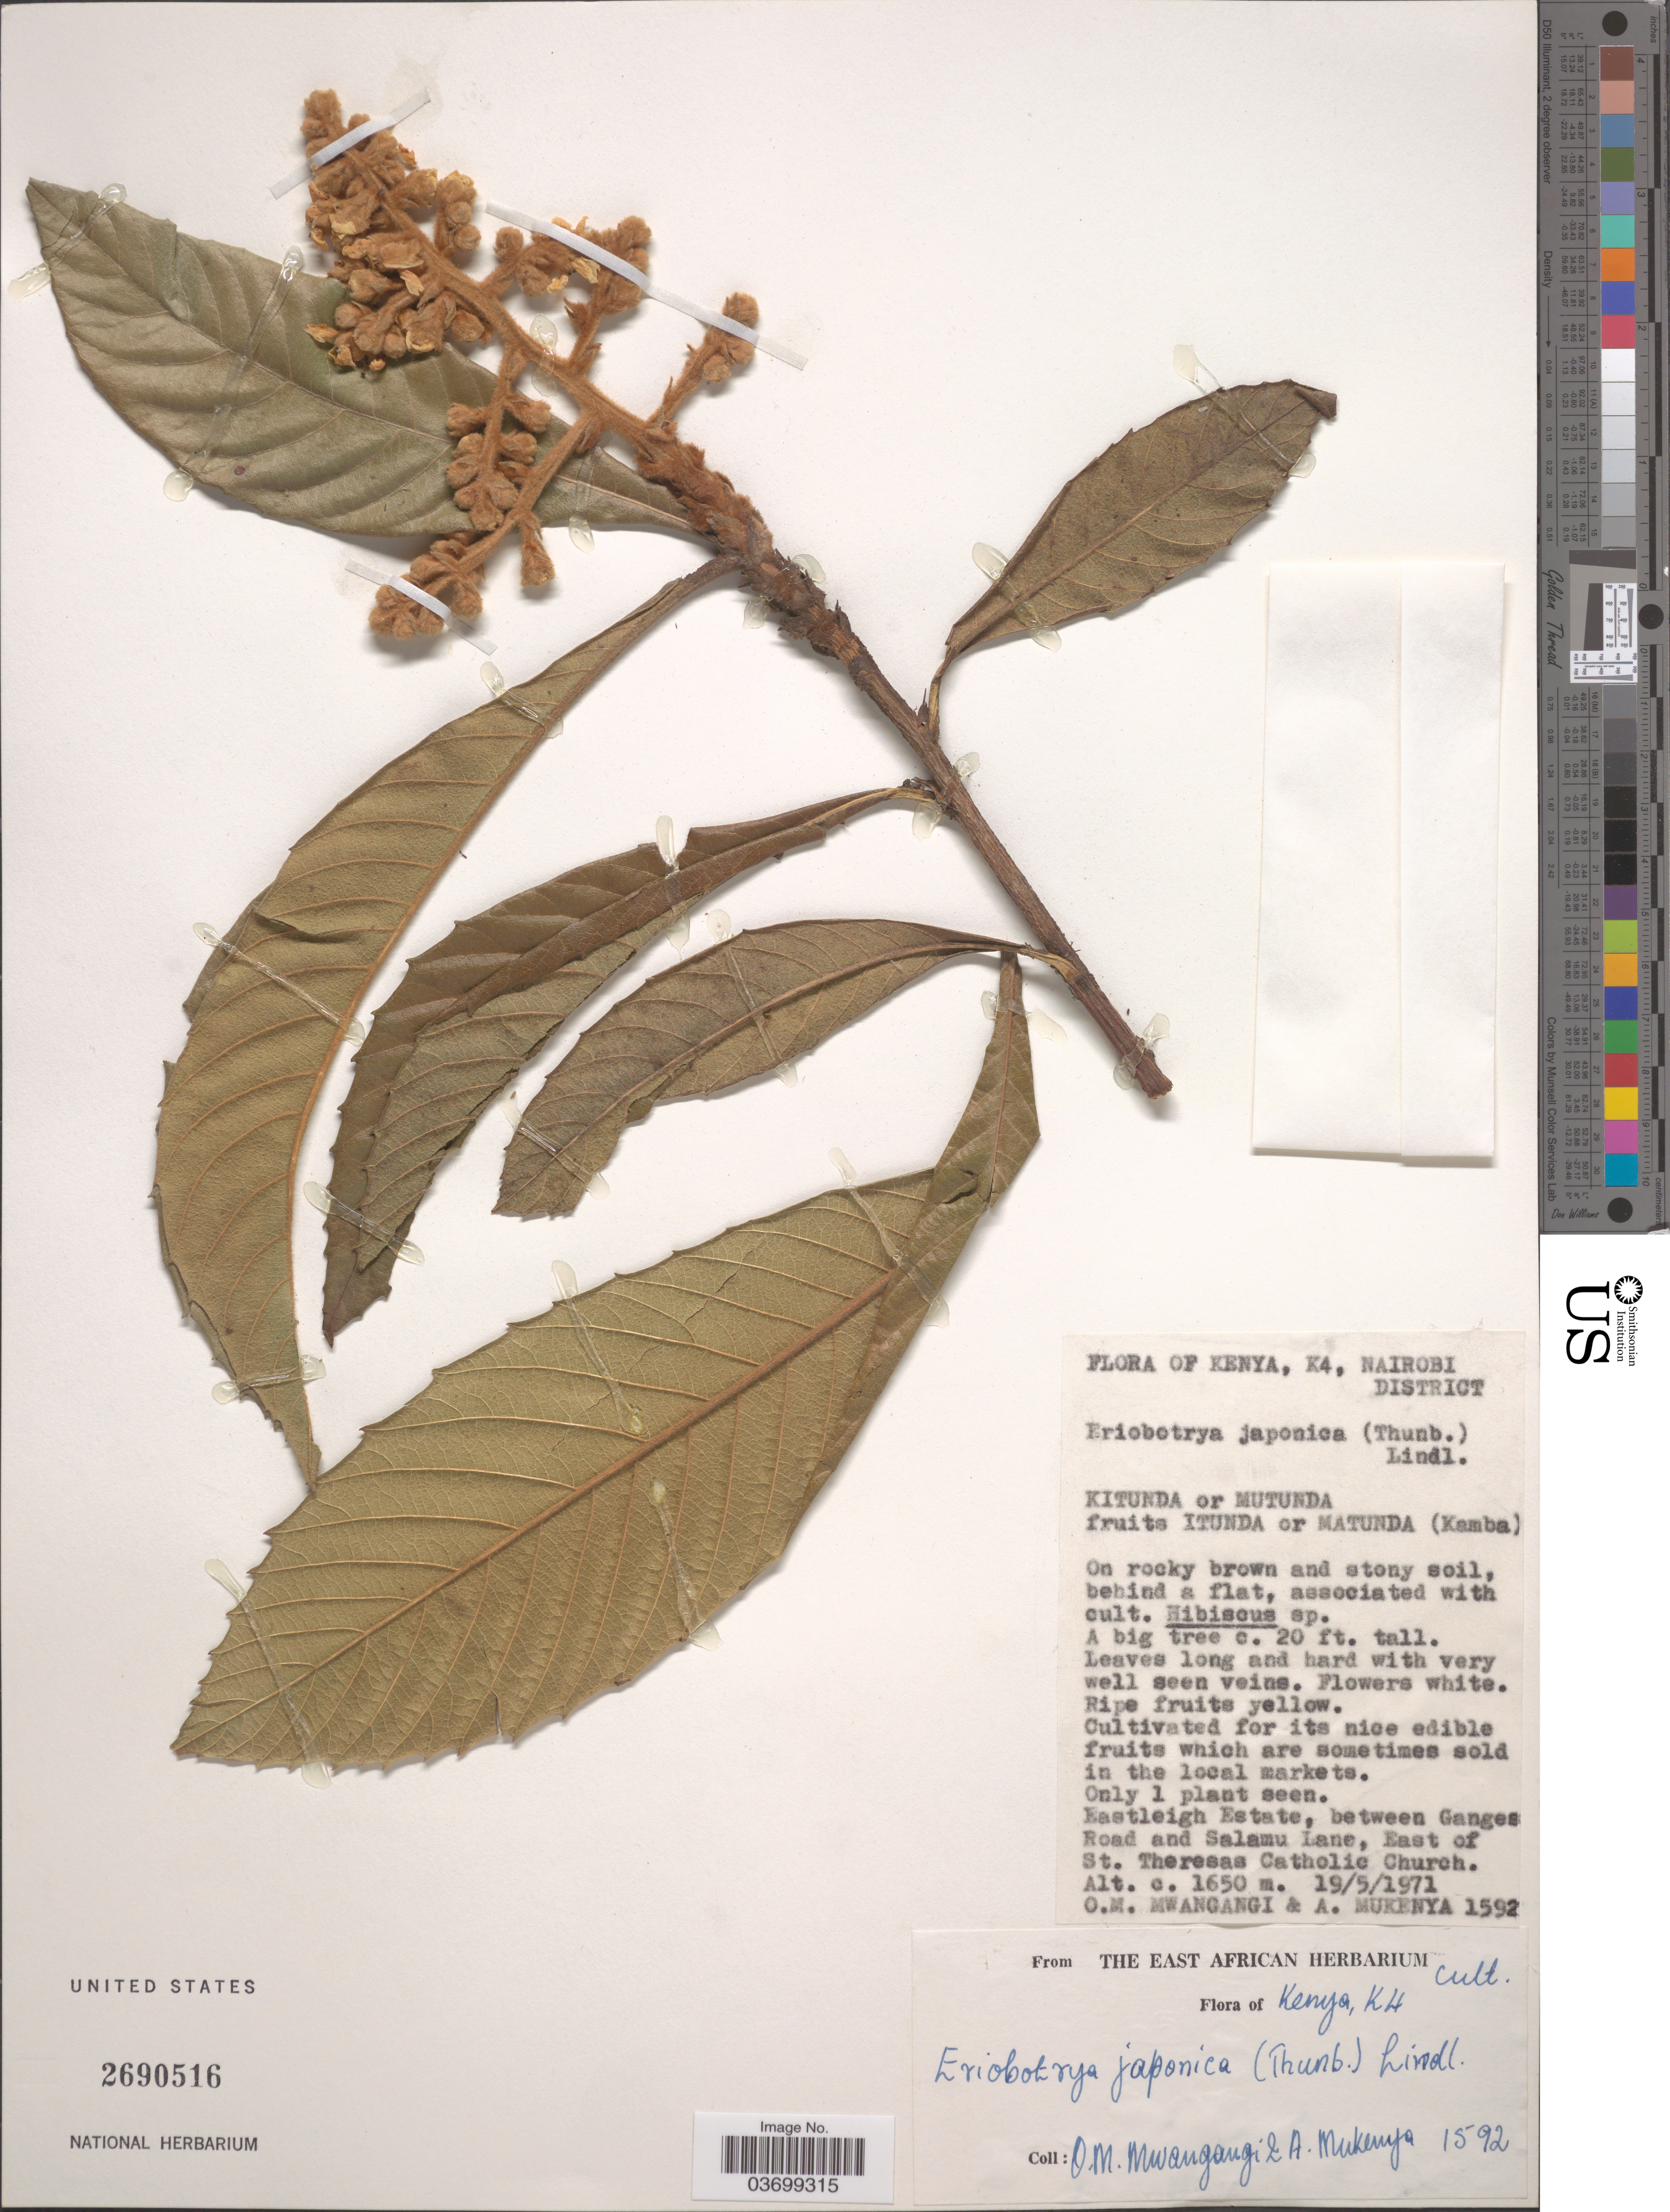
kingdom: Plantae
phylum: Tracheophyta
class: Magnoliopsida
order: Rosales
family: Rosaceae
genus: Rhaphiolepis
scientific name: Rhaphiolepis bibas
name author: (Lour.) Galasso & Banfi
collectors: O. M. Mwangangi & A. Mukenya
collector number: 1592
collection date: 1971-05-19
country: Kenya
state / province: Nairobi Area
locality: K4, Nairobi District. Eastleigh Estate, between Ganges Road and Salamu Lane, East of St. Theresas Catholic Church.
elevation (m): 1650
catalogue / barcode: US 2690516